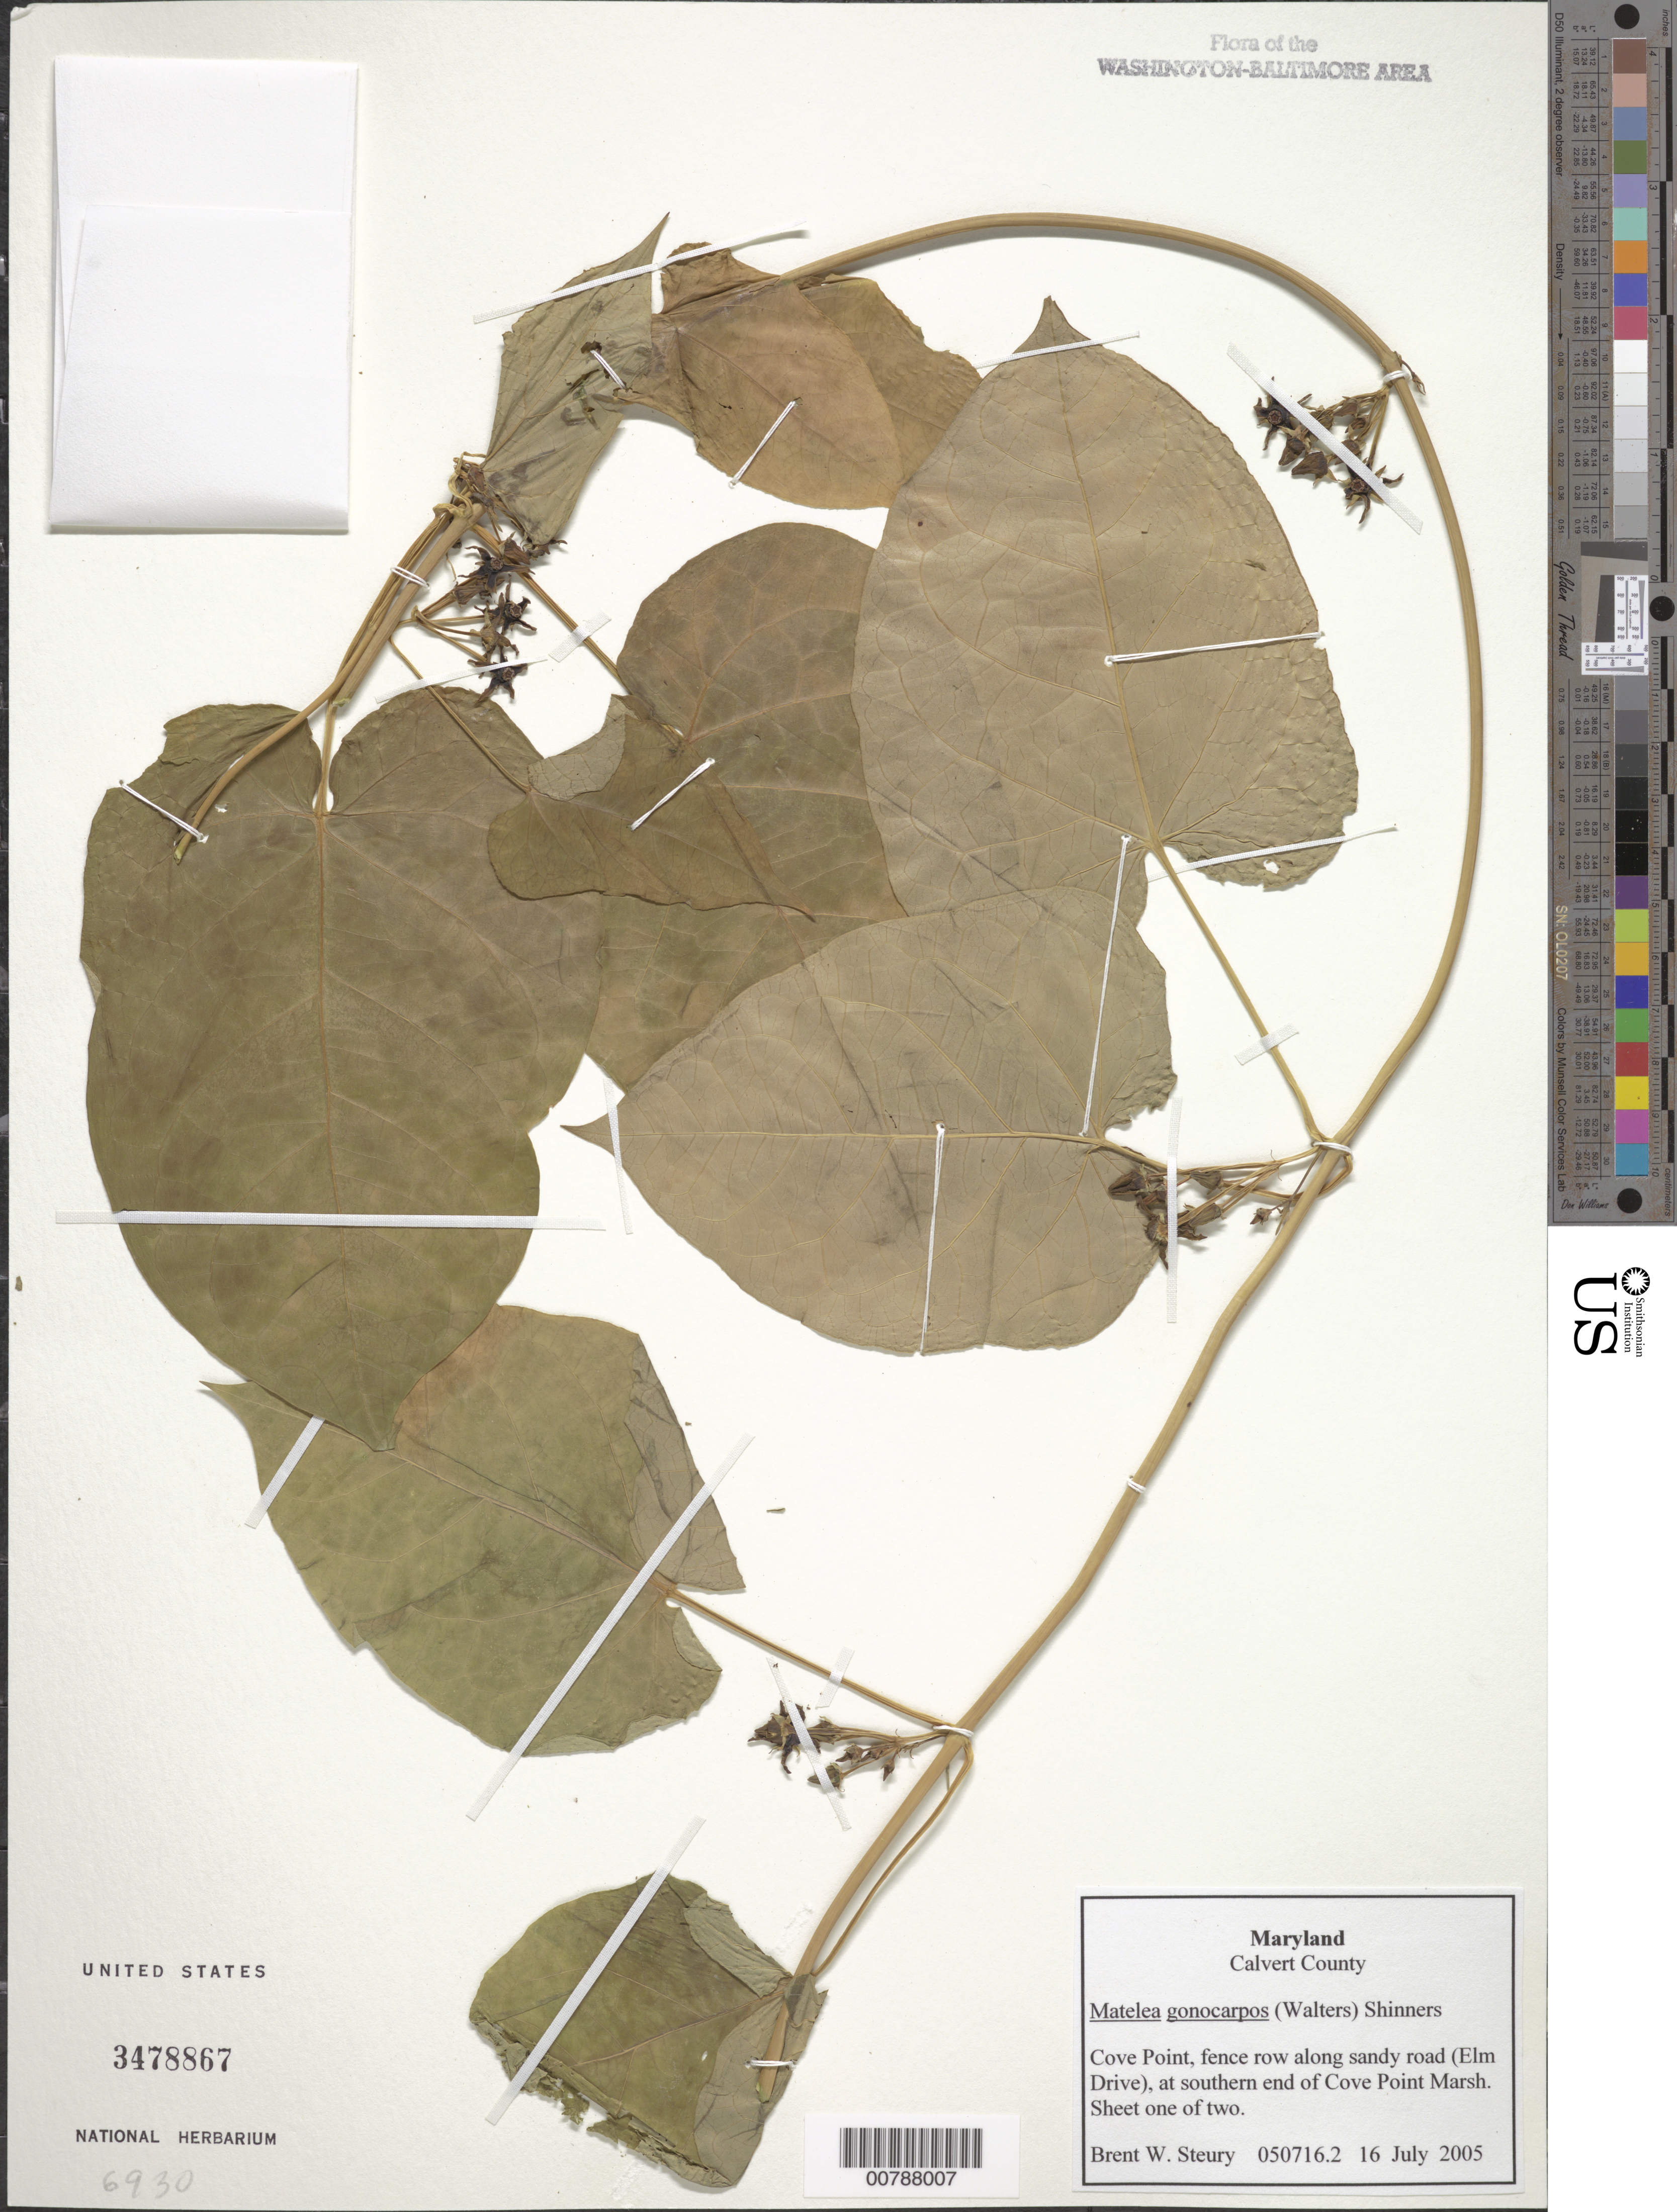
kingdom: Plantae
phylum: Tracheophyta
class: Magnoliopsida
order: Gentianales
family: Apocynaceae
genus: Matelea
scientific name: Matelea gonocarpos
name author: (Walter) Shinners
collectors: B. Steury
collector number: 050716.2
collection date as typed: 16 July 2005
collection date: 2005-07-16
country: United States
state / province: Maryland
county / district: Calvert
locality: Cove Point, along Elm Drive, at southern end of Cove Point Marsh.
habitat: Fence row along sandy road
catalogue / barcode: US 3478867